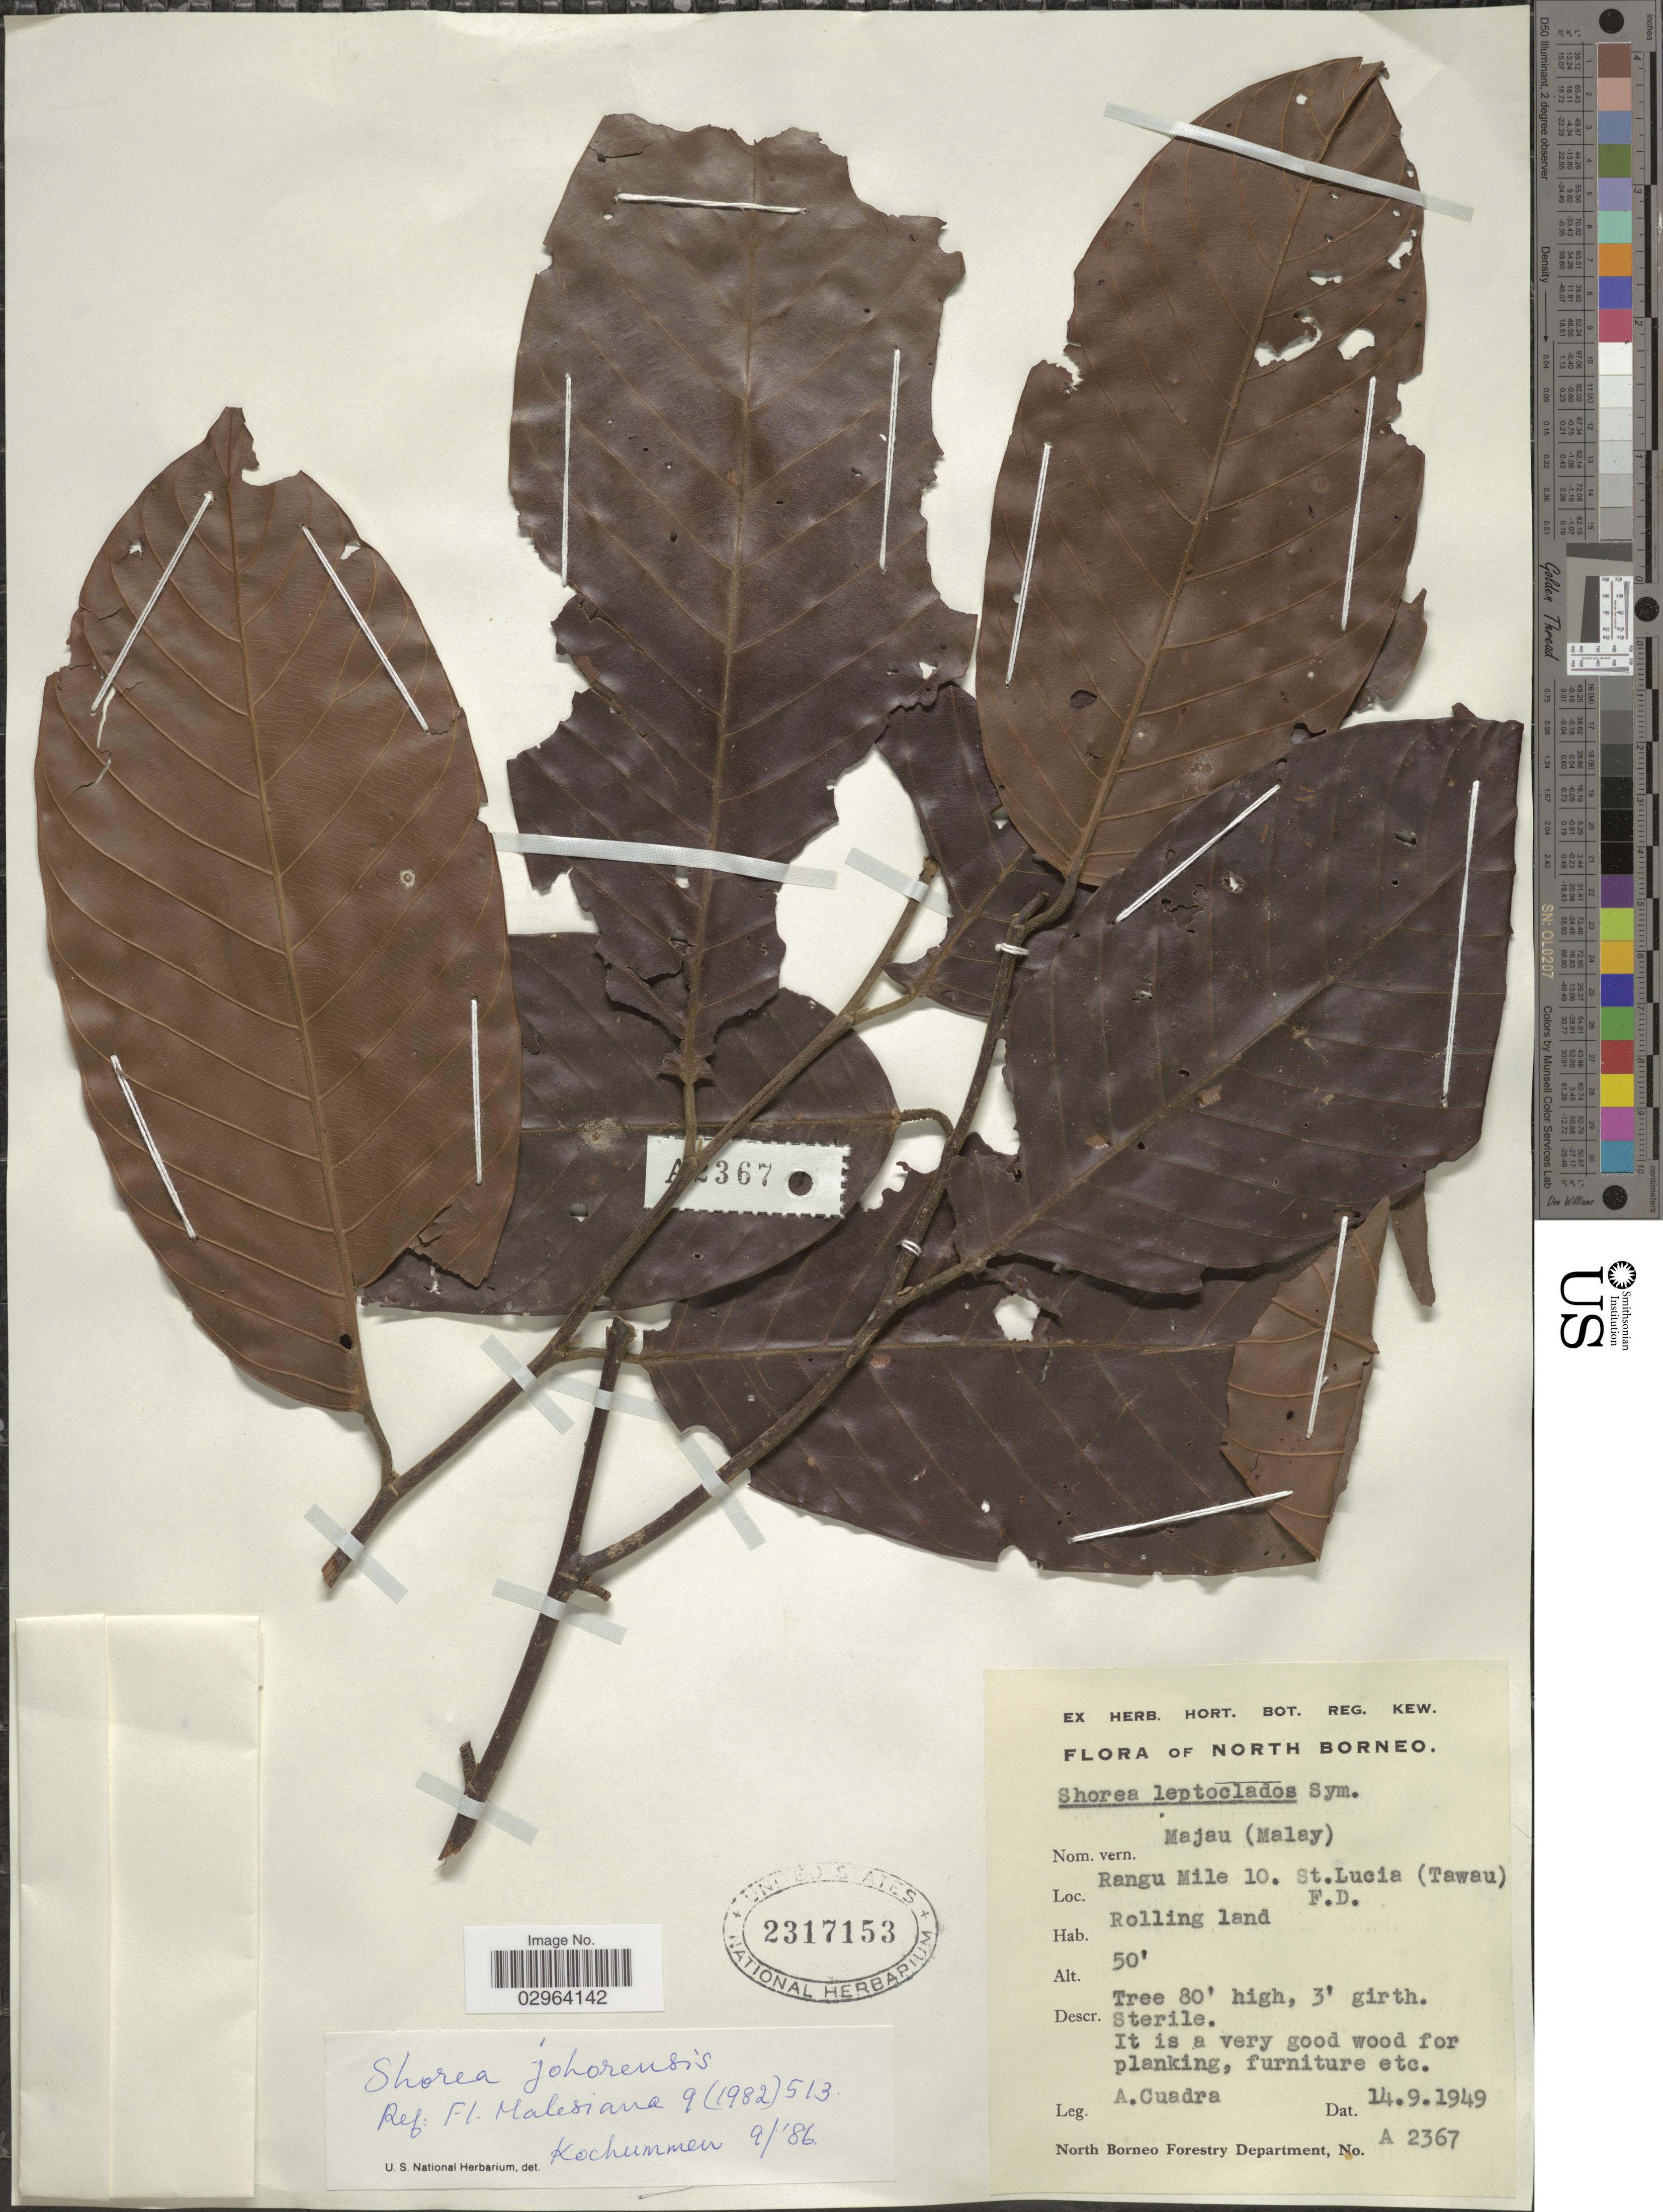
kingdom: Plantae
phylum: Tracheophyta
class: Magnoliopsida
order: Malvales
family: Dipterocarpaceae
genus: Rubroshorea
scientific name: Rubroshorea johorensis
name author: (Foxw.) P.S. Ashton & J. Heck.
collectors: A. Cuadra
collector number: A 2367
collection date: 1949-09-14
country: Malaysia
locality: North Borneo. Rangu Mile 10. St. Lucia (Tawau) F.D.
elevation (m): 15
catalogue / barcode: US 2317153